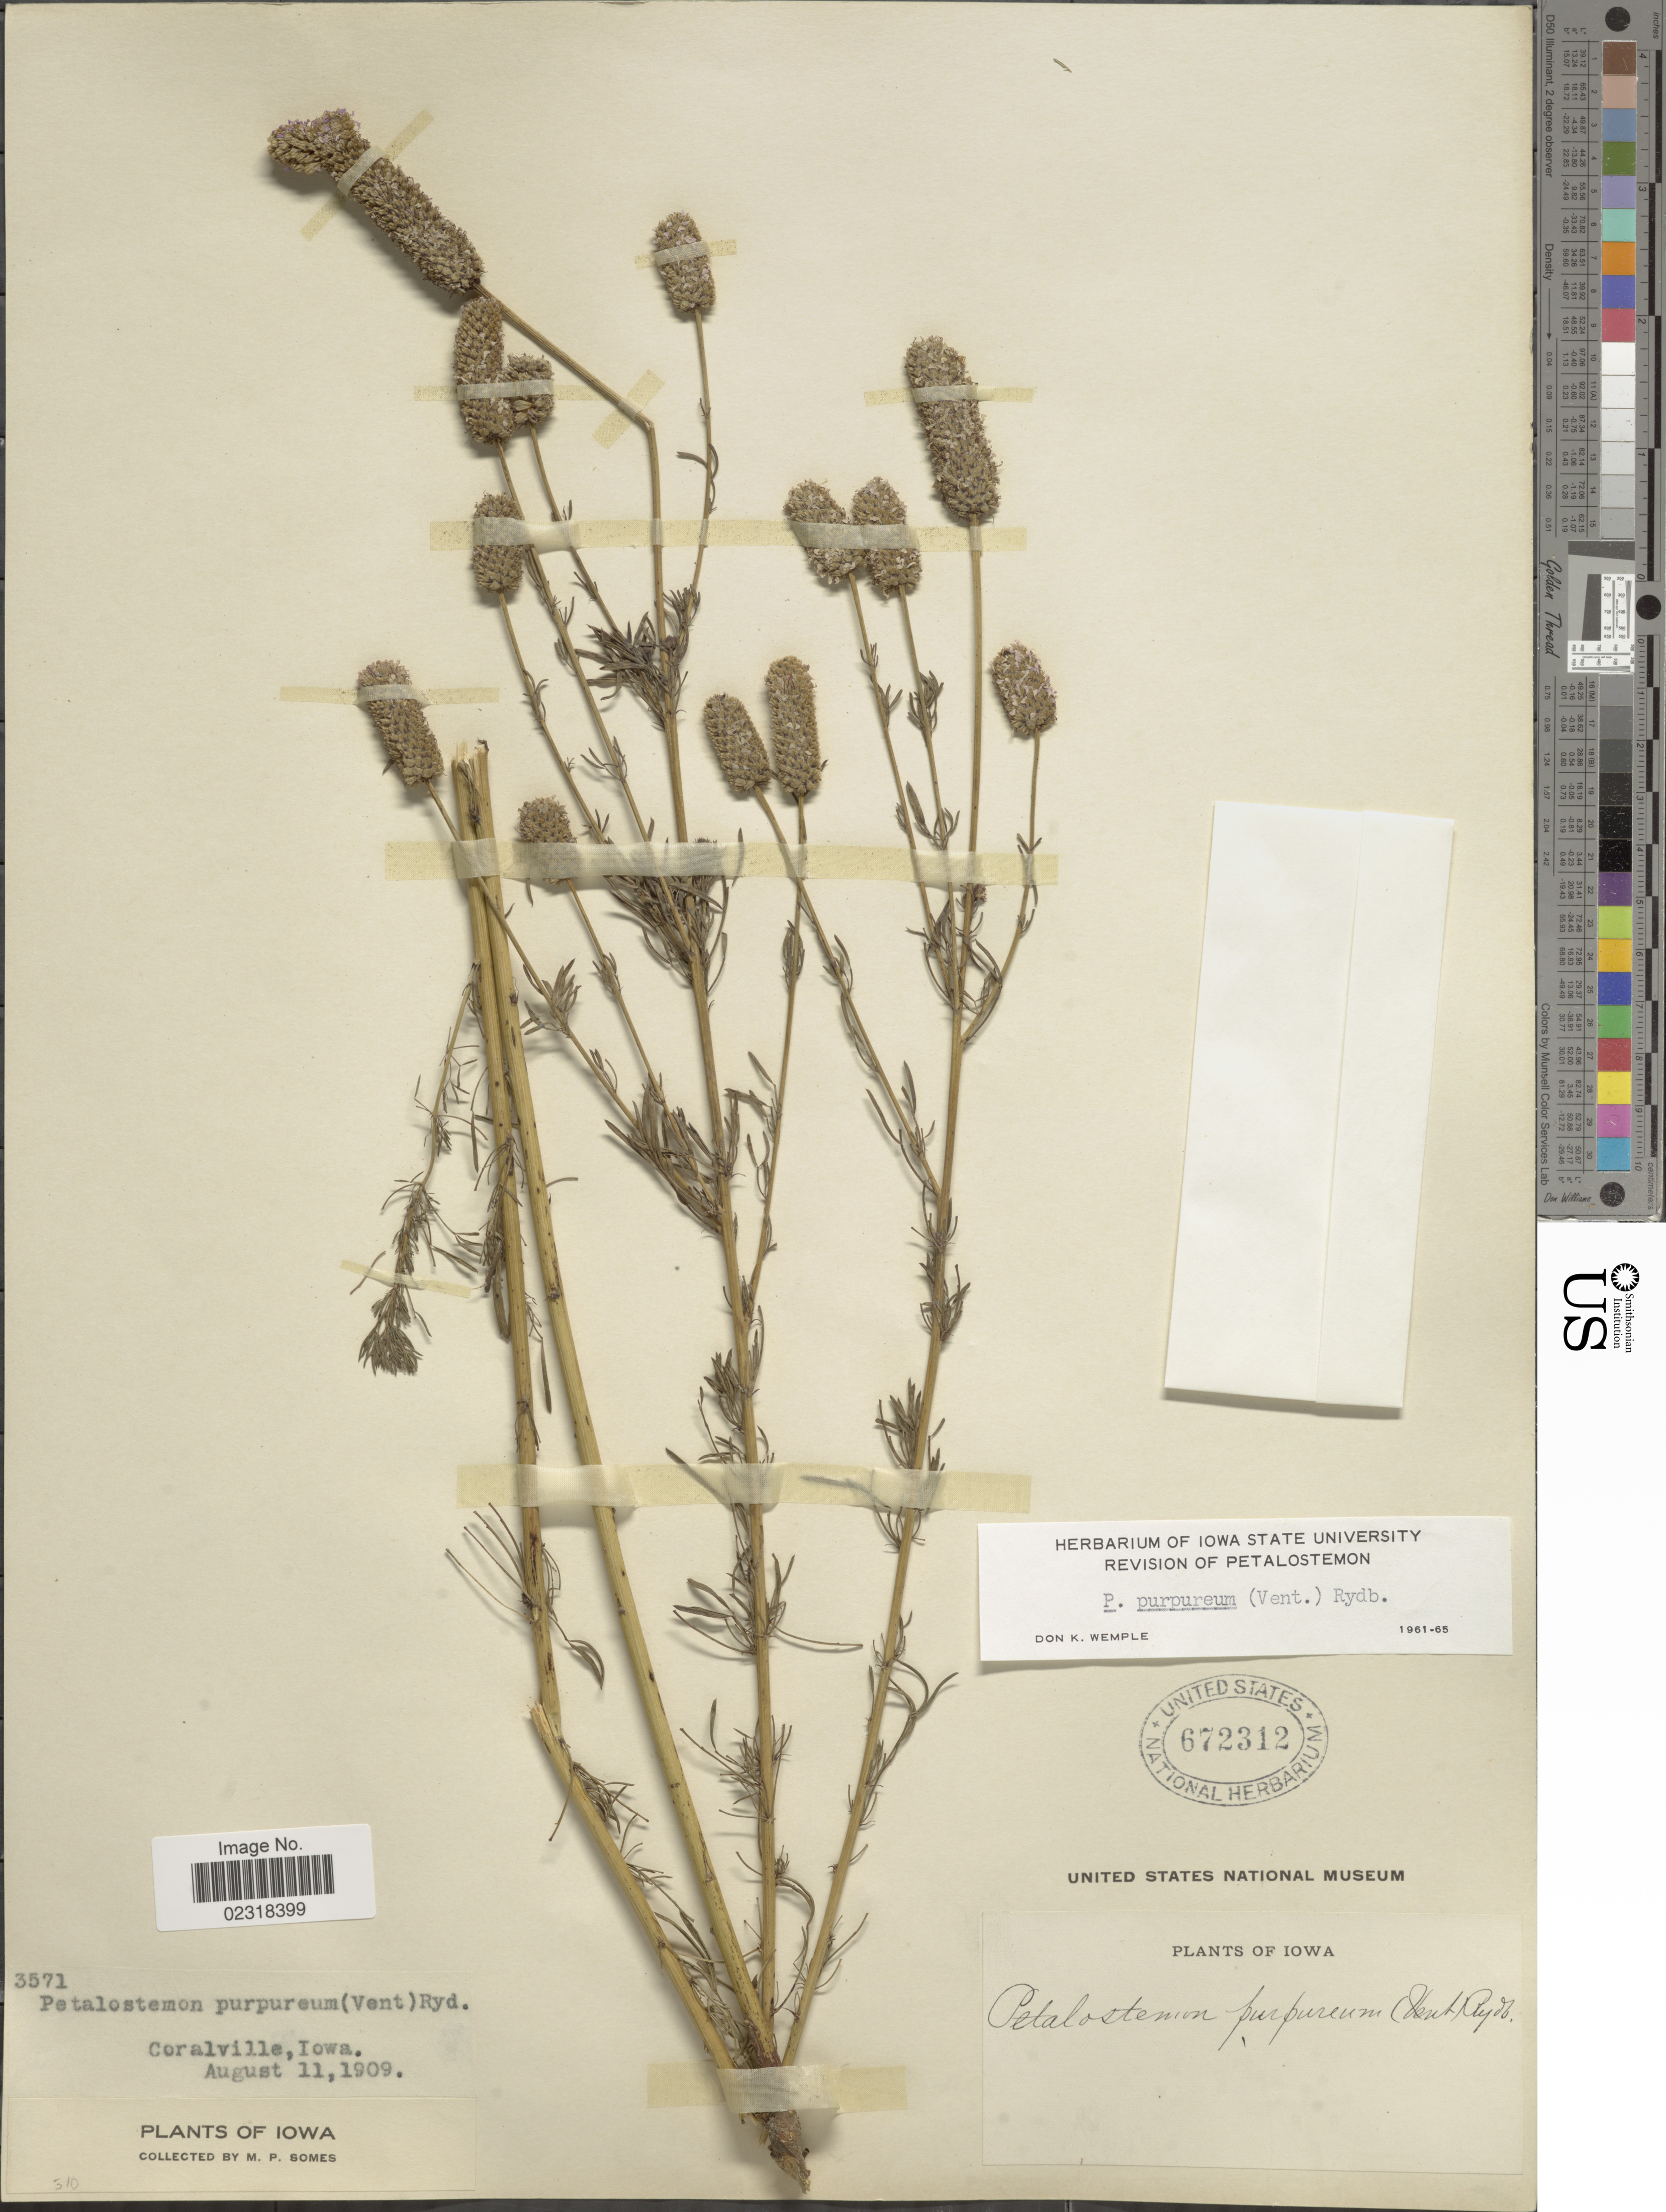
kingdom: Plantae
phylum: Tracheophyta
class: Magnoliopsida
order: Fabales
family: Fabaceae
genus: Dalea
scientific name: Dalea purpurea var. purpurea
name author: Vent.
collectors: M. Somes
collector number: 3571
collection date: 1909-08-11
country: United States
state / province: Iowa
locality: Coralville, Iowa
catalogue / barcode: US 672312